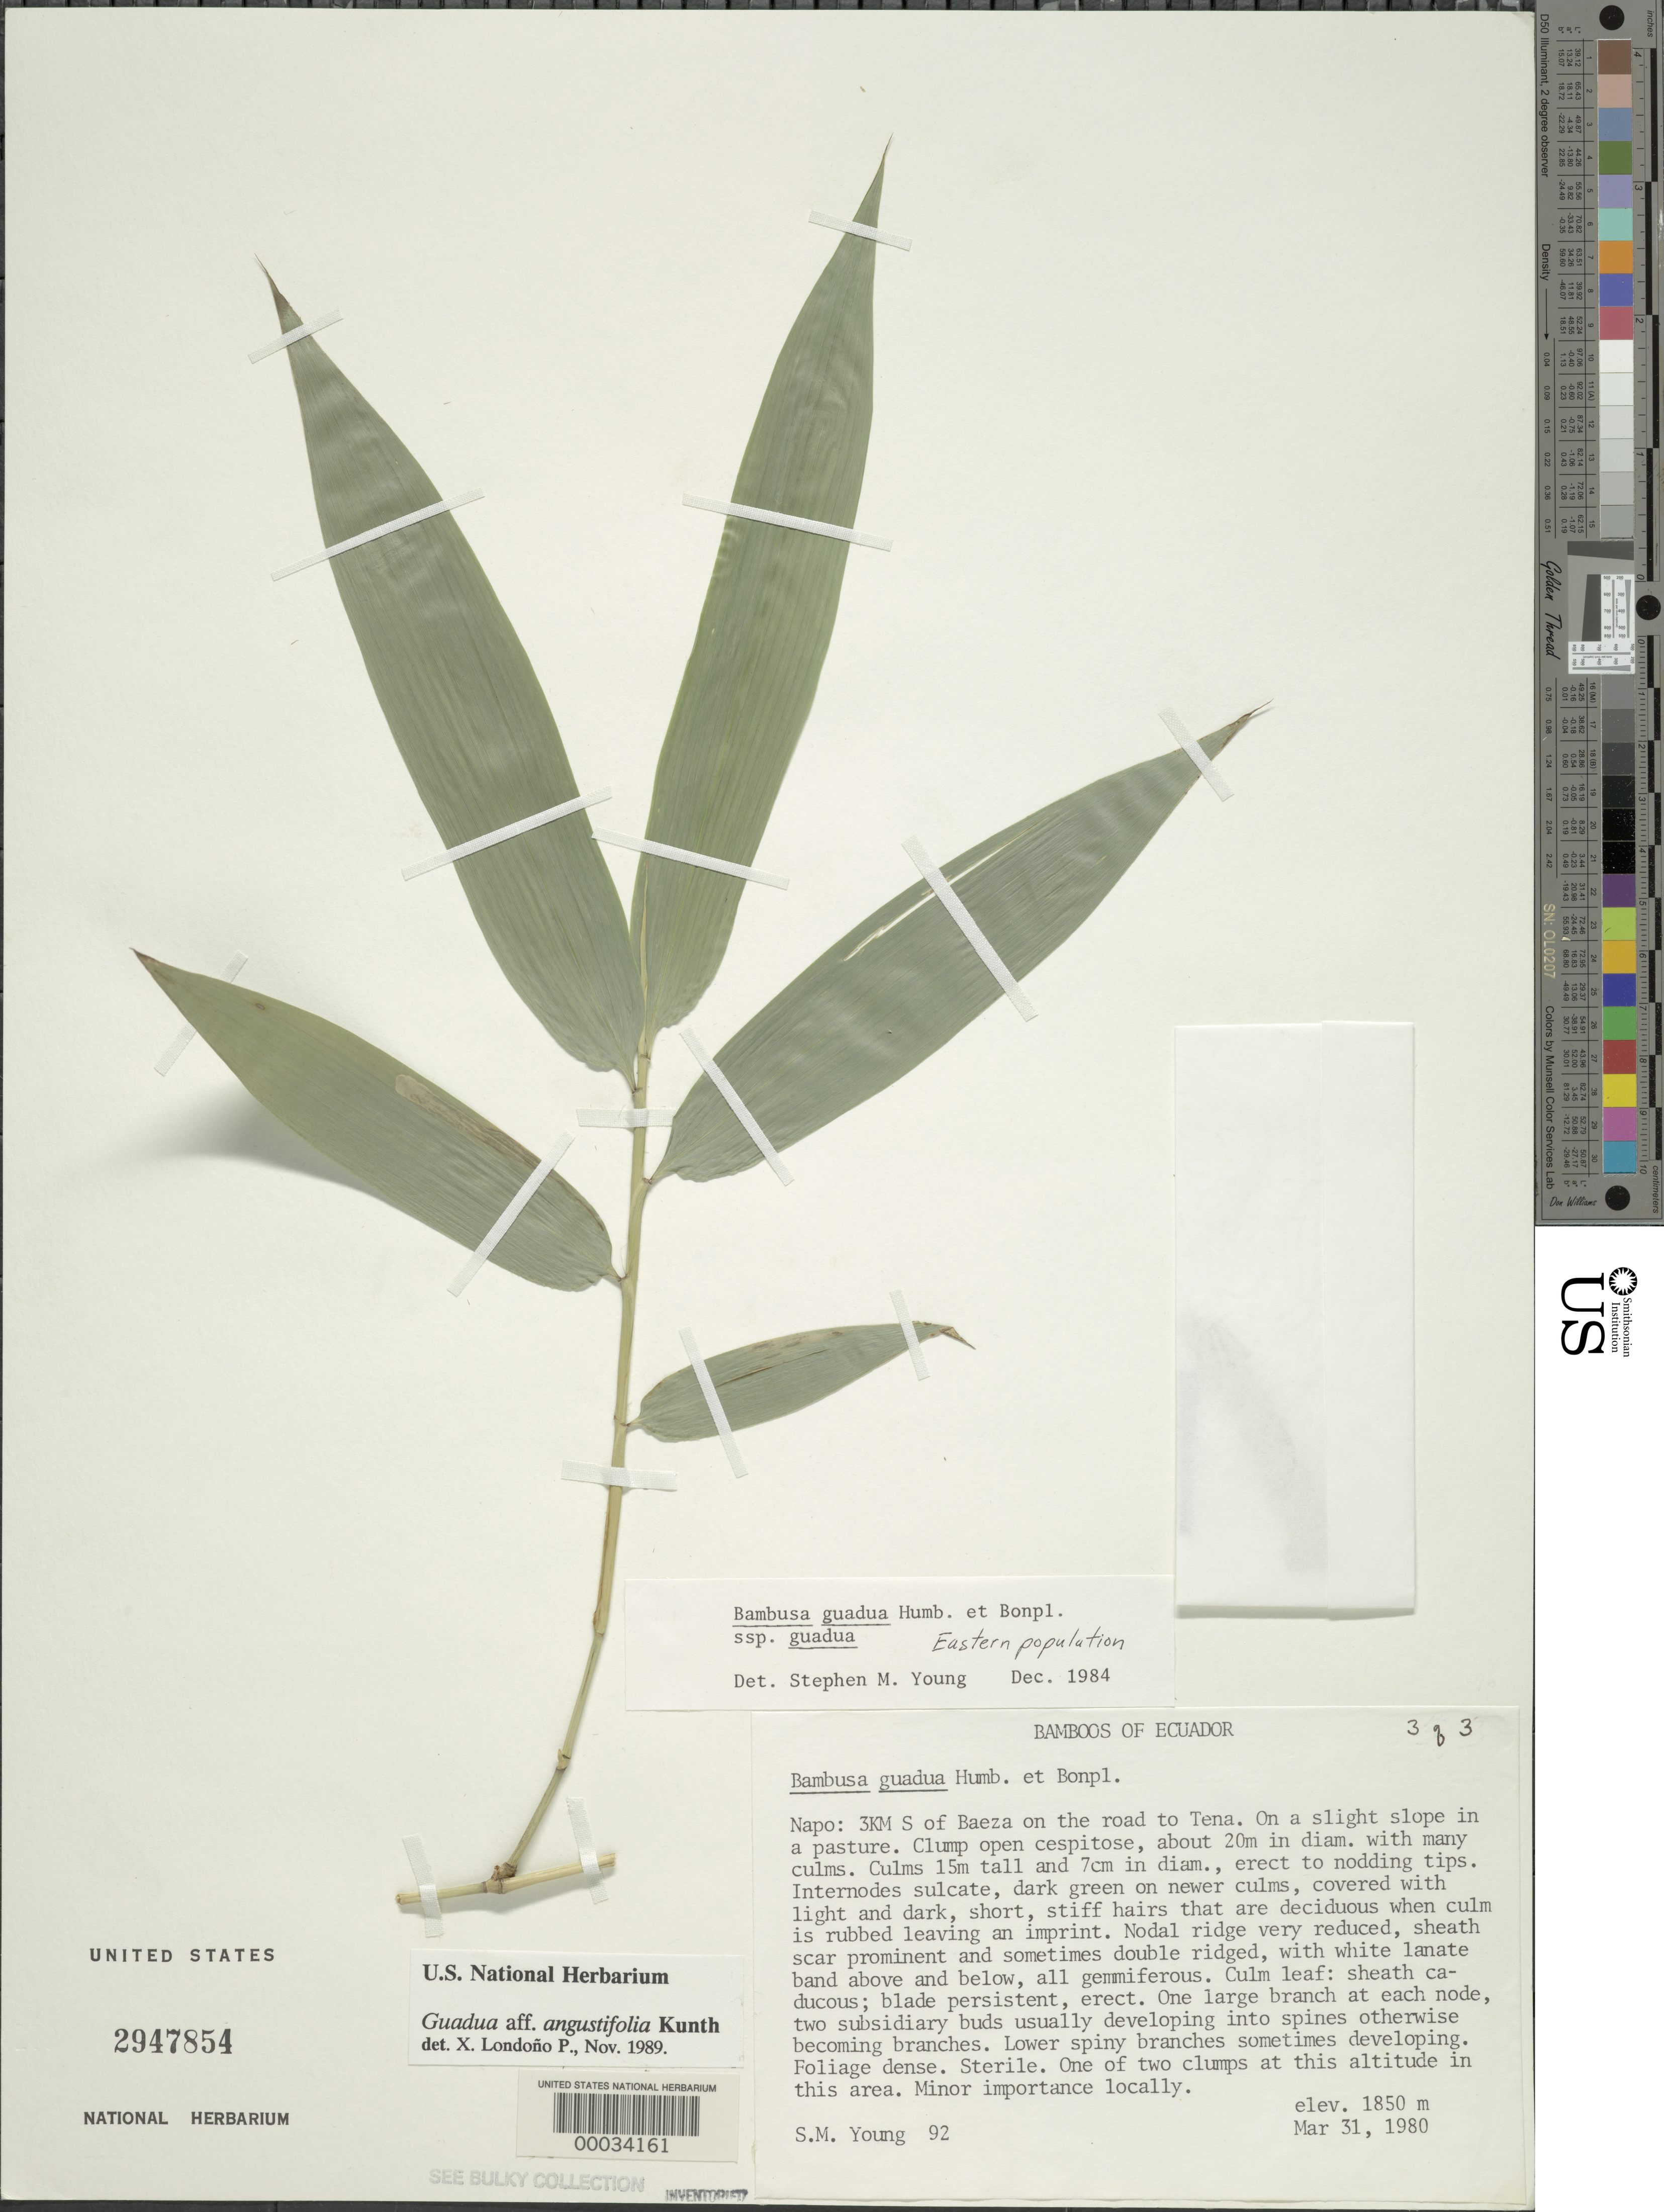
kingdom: Plantae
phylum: Tracheophyta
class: Liliopsida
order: Poales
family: Poaceae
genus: Guadua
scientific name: Guadua angustifolia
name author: Kunth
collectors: S. Young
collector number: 92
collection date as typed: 31 Mar 1980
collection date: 1980-03-31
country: Ecuador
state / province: Napo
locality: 3 km S of baeza on the road to Tena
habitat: On a slight slope in a pasture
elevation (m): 1850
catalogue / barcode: US 2947854